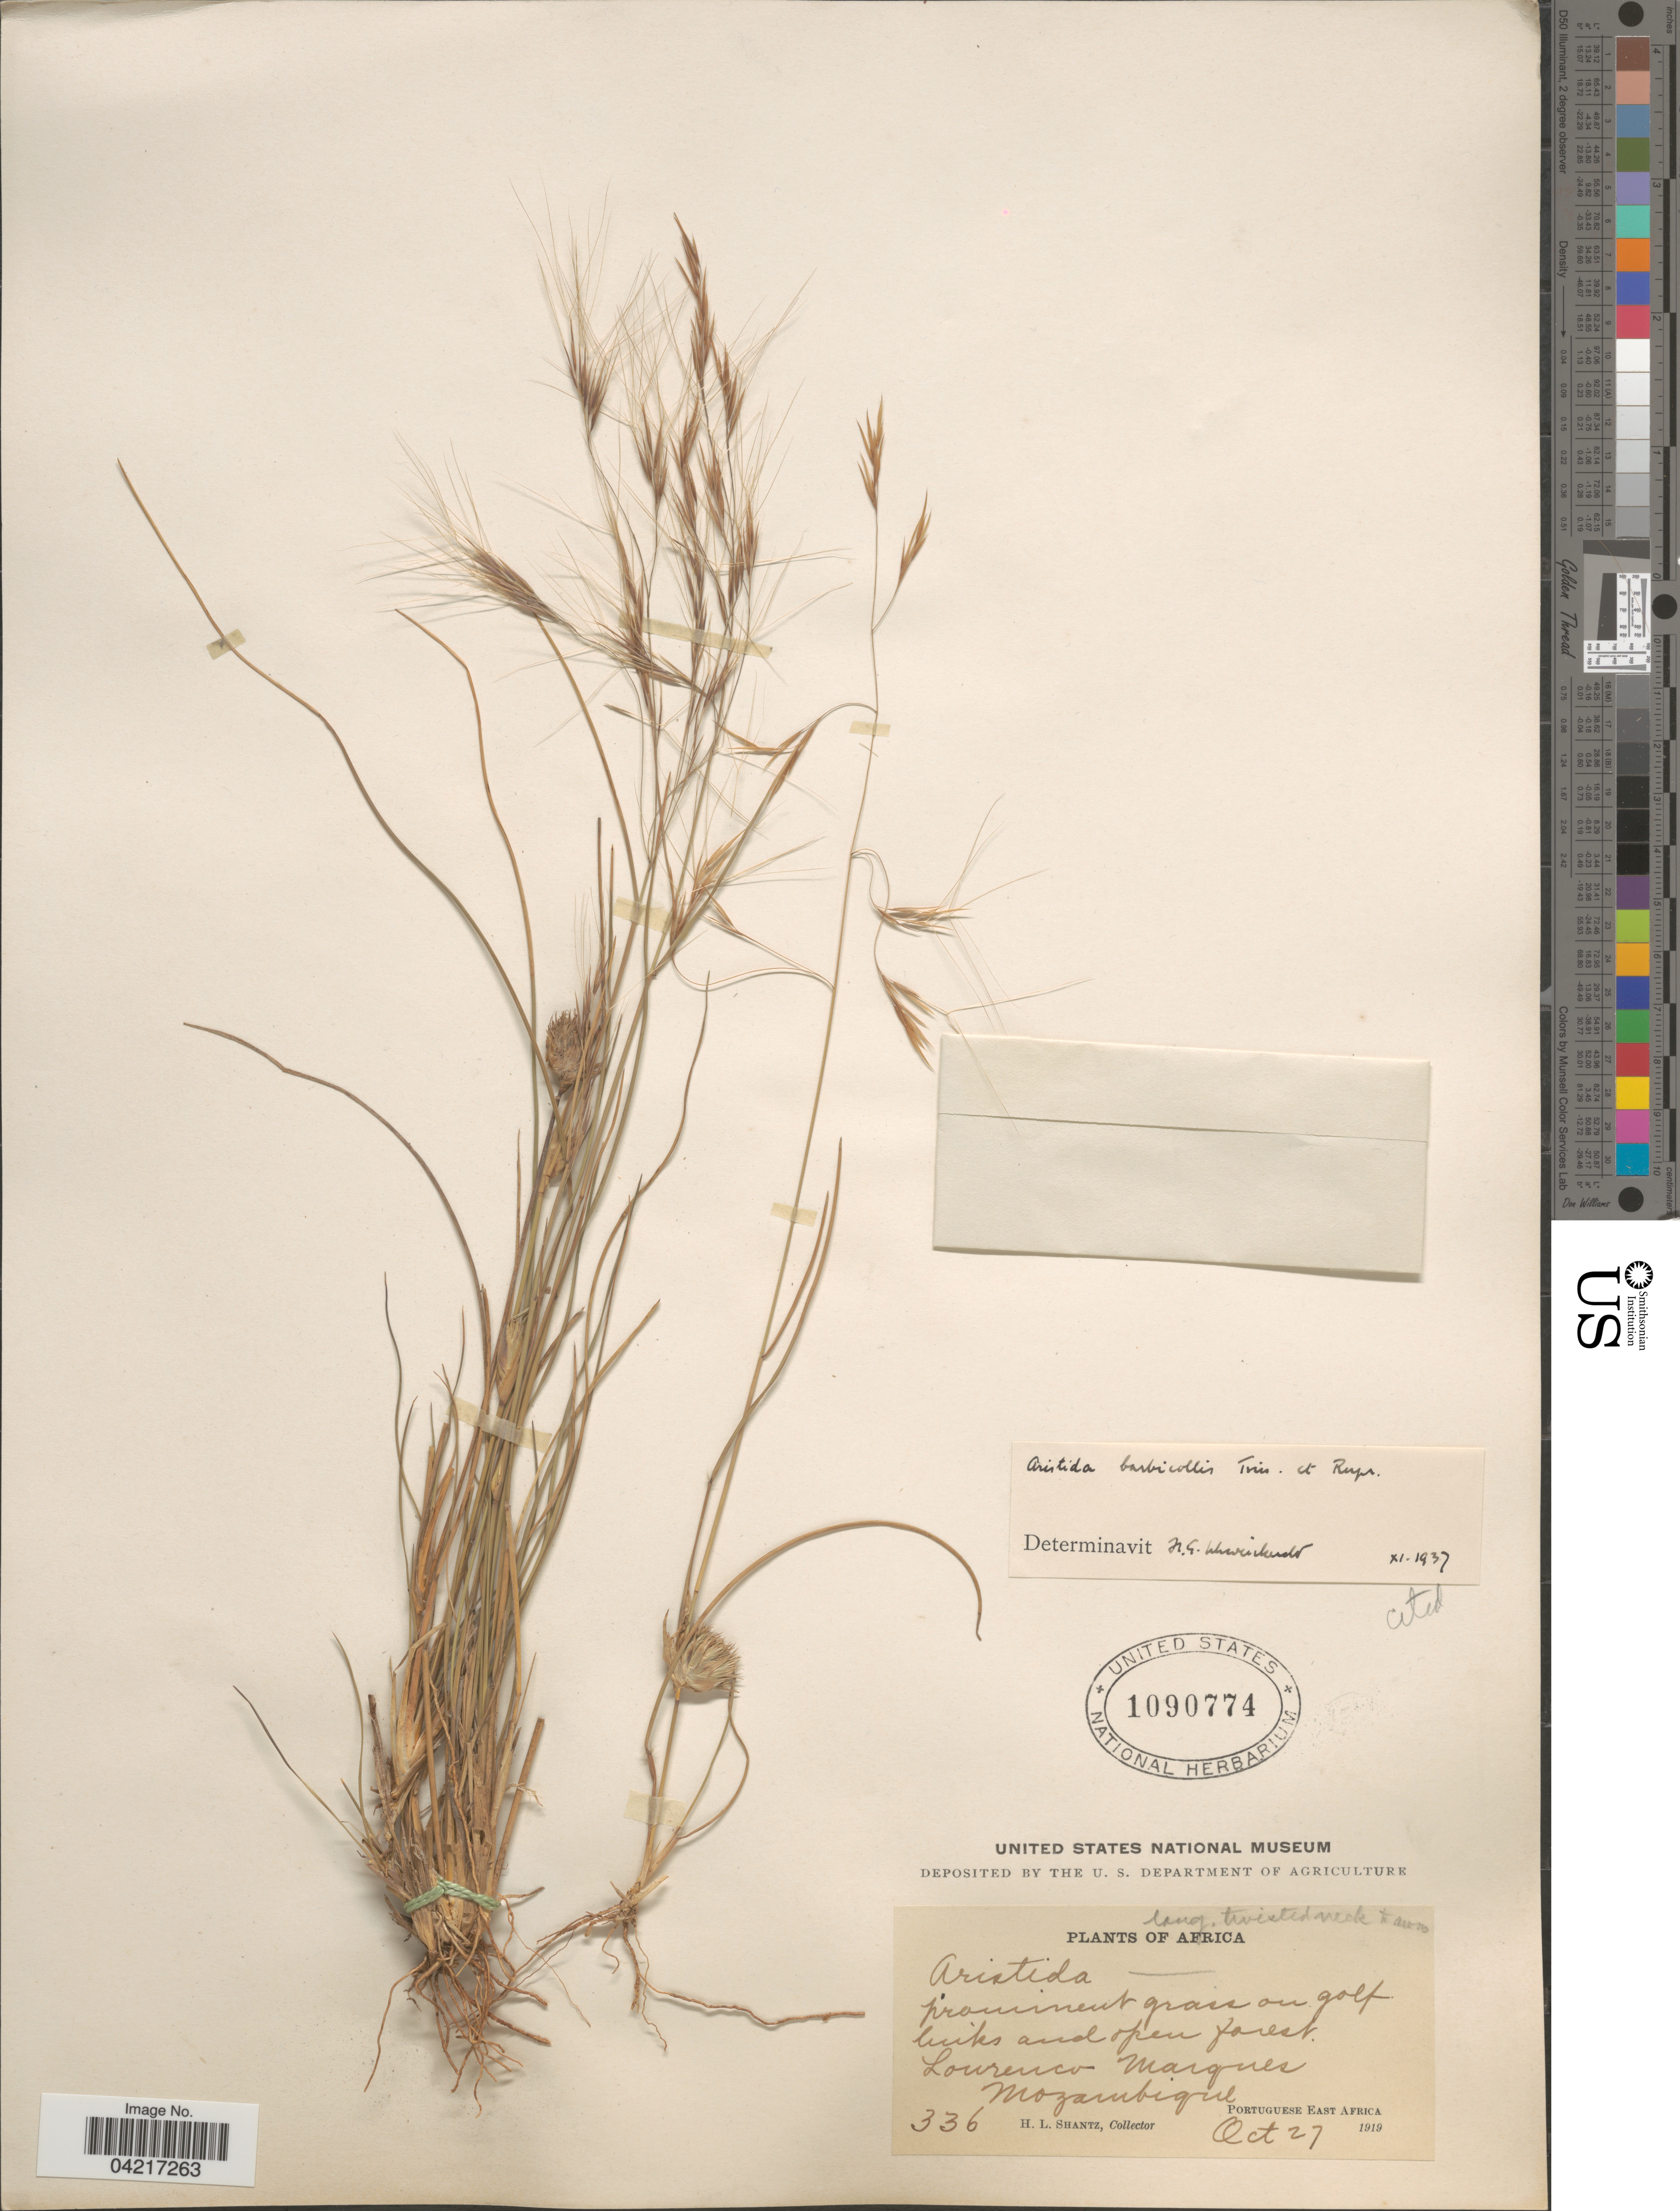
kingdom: Plantae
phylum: Tracheophyta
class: Liliopsida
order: Poales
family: Poaceae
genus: Aristida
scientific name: Aristida barbicollis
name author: Trin. & Rupr.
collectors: H. Shantz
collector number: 336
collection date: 1919-10-27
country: Mozambique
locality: On golf banks and open forest. Lourenco Marques. Portuguese East Africa.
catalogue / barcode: US 1090774